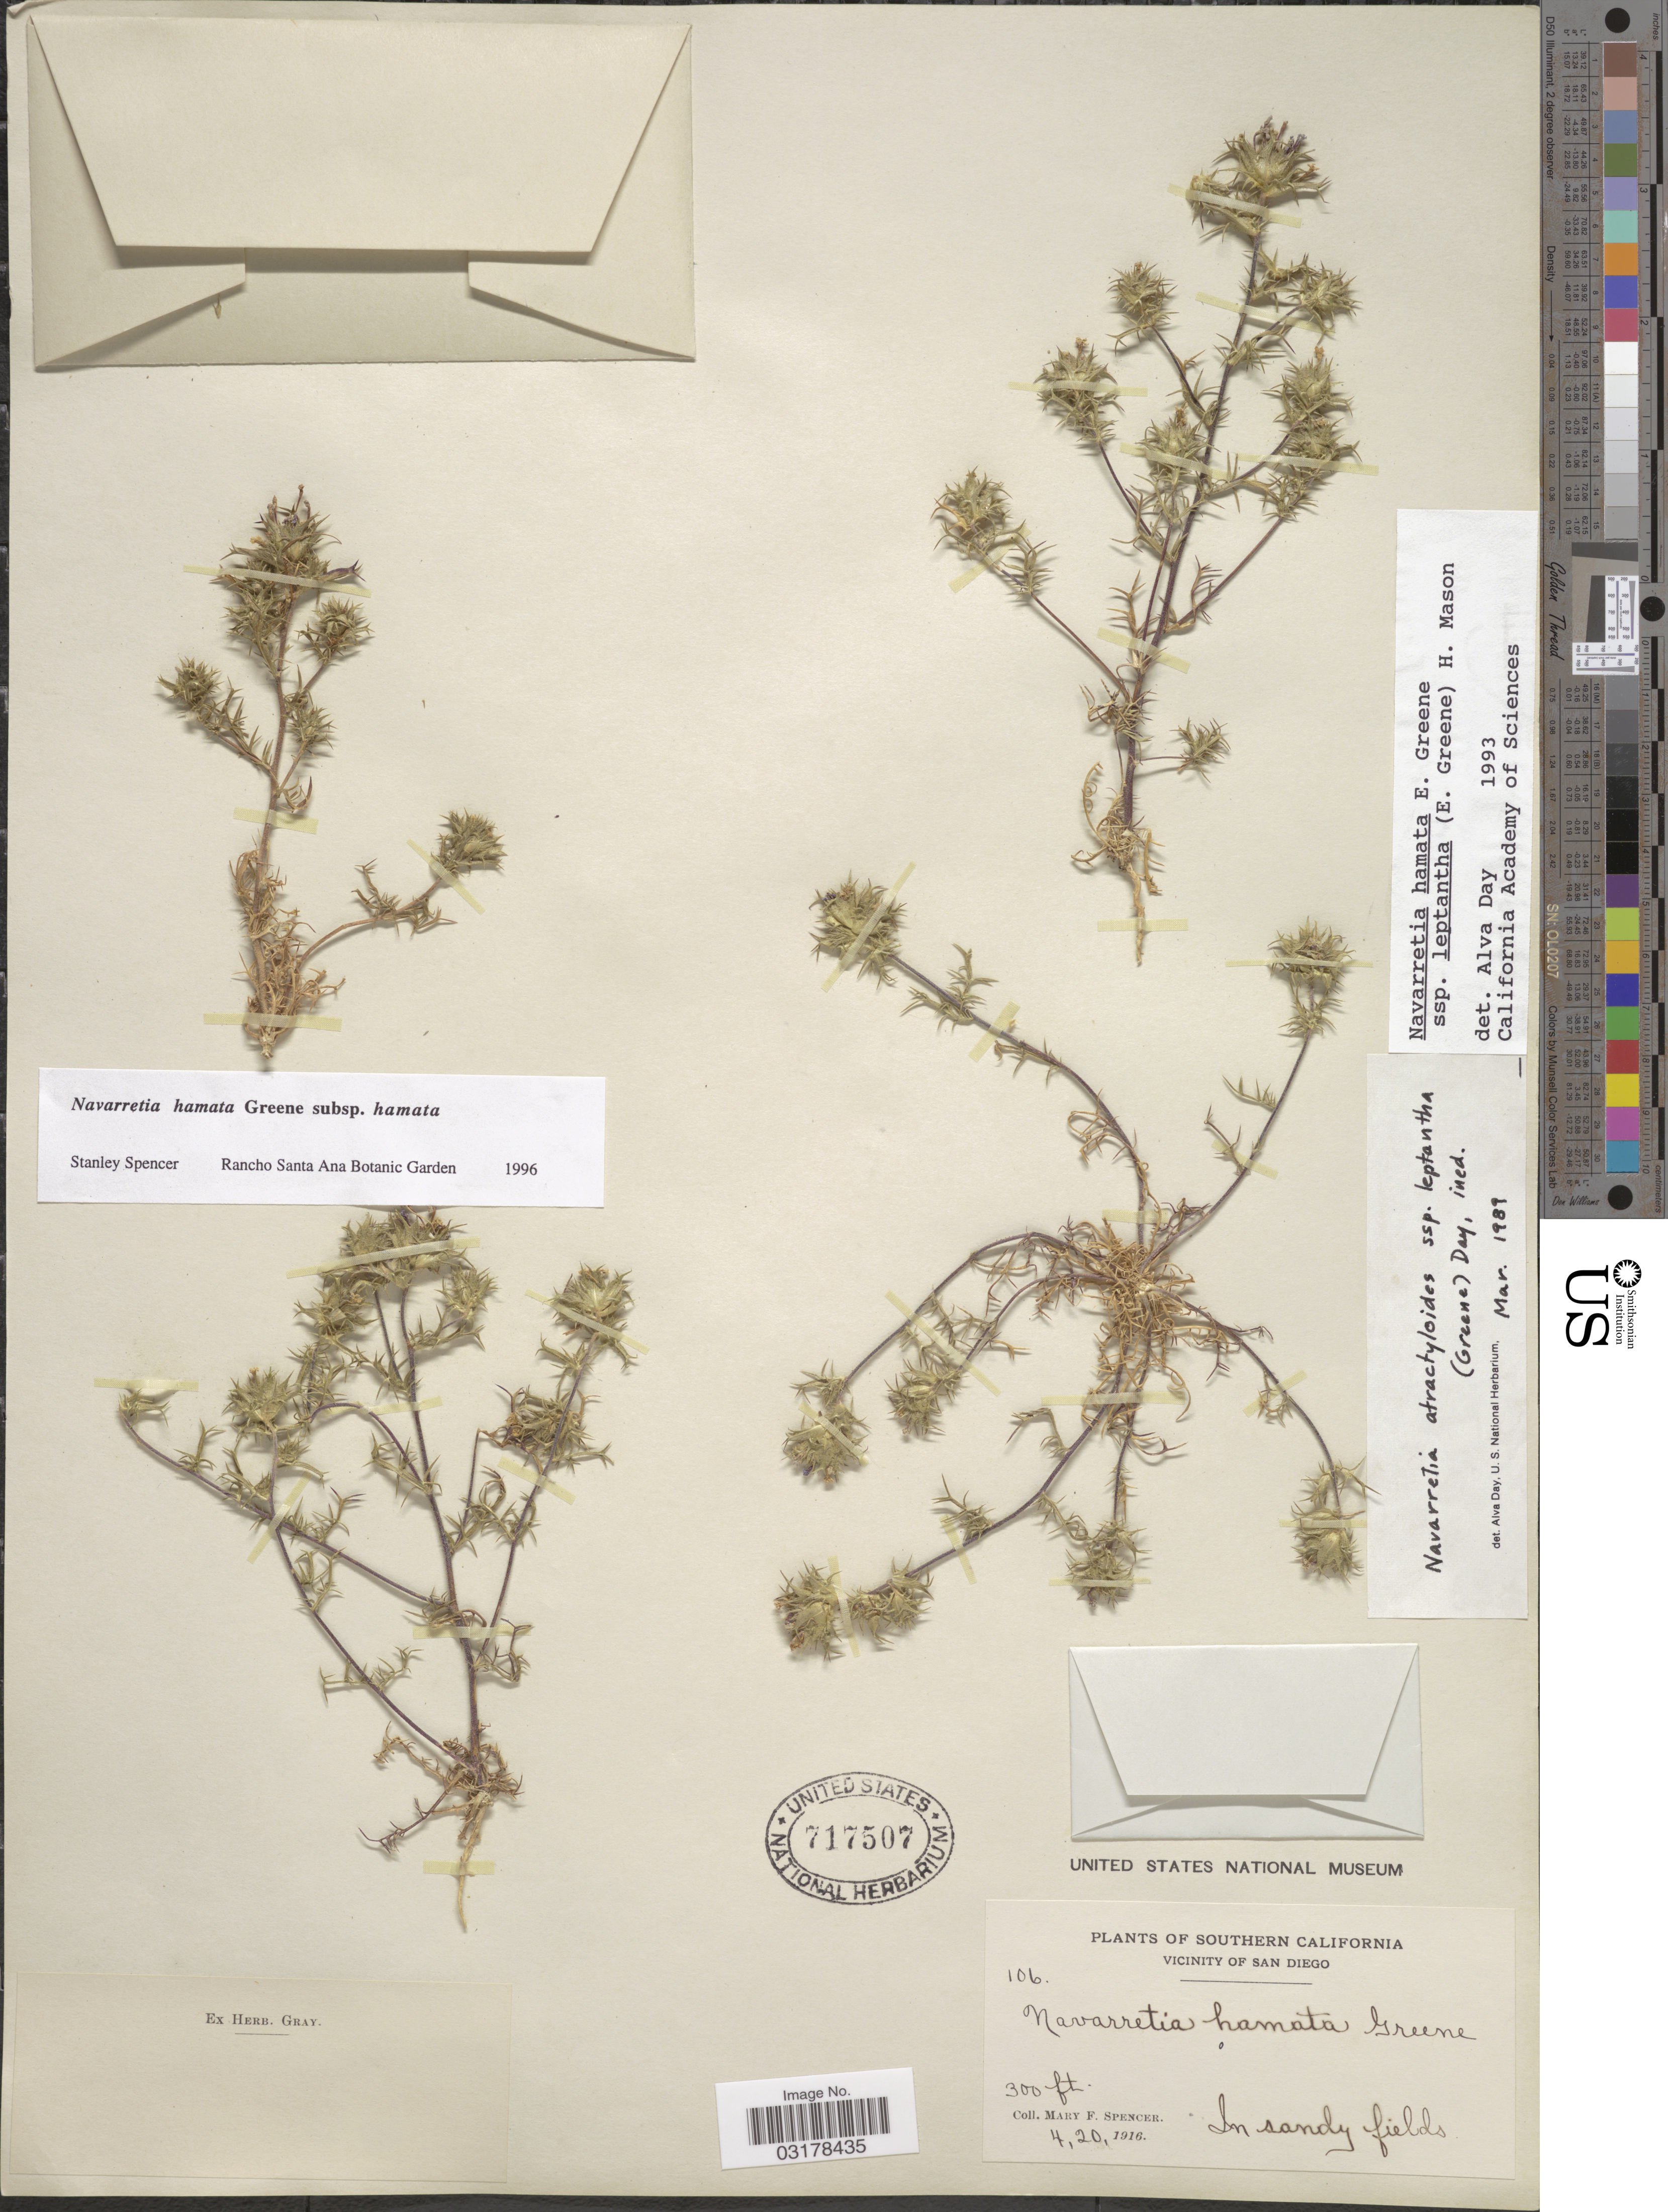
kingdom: Plantae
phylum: Tracheophyta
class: Magnoliopsida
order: Ericales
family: Polemoniaceae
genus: Navarretia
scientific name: Navarretia hamata var. hamata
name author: Greene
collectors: M. Spencer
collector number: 106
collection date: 1916-04-20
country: United States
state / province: California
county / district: San Diego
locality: Southern California. Vicinity of San Diego.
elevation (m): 91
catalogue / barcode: US 717507